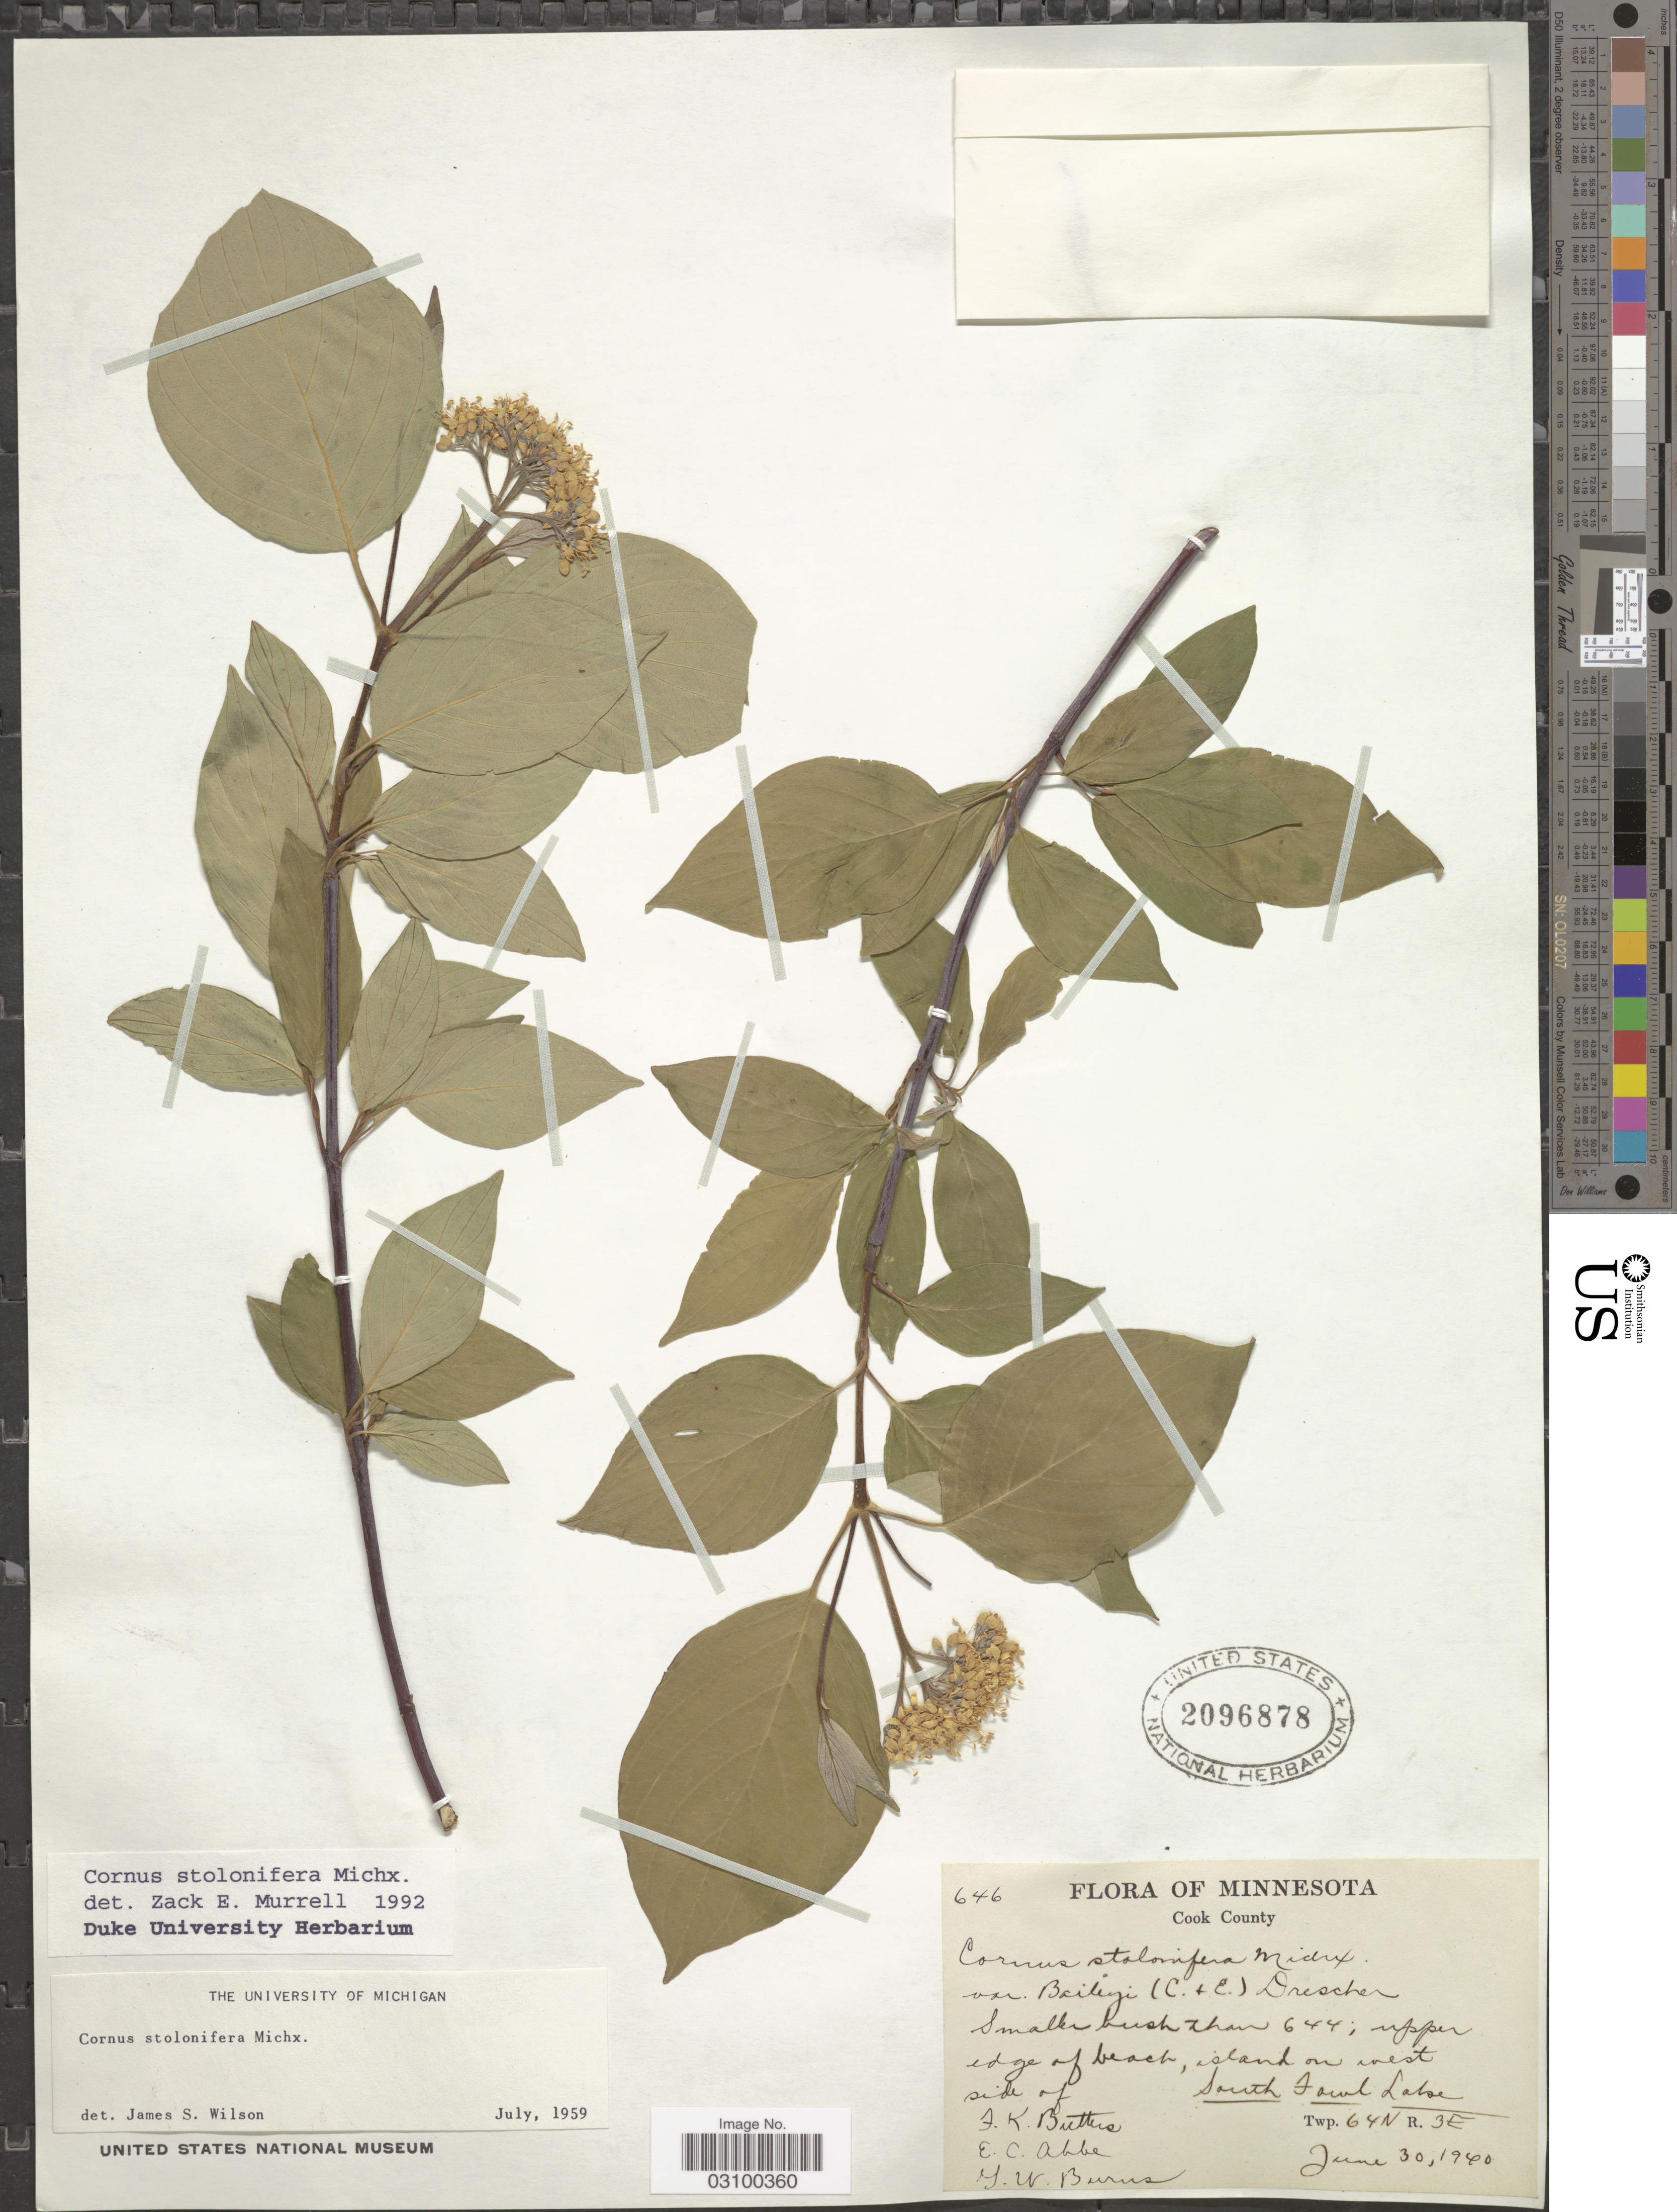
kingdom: Plantae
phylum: Tracheophyta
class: Magnoliopsida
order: Cornales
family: Cornaceae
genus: Cornus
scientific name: Cornus sericea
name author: L.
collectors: F. K. Butters, E. C. Abbe & G. Burns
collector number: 646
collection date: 1940-06-30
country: United States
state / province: Minnesota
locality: Cook County. Upper edge of beach, island on west side of South Fowl Lake. Twp. 64N R3E.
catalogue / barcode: US 2096878